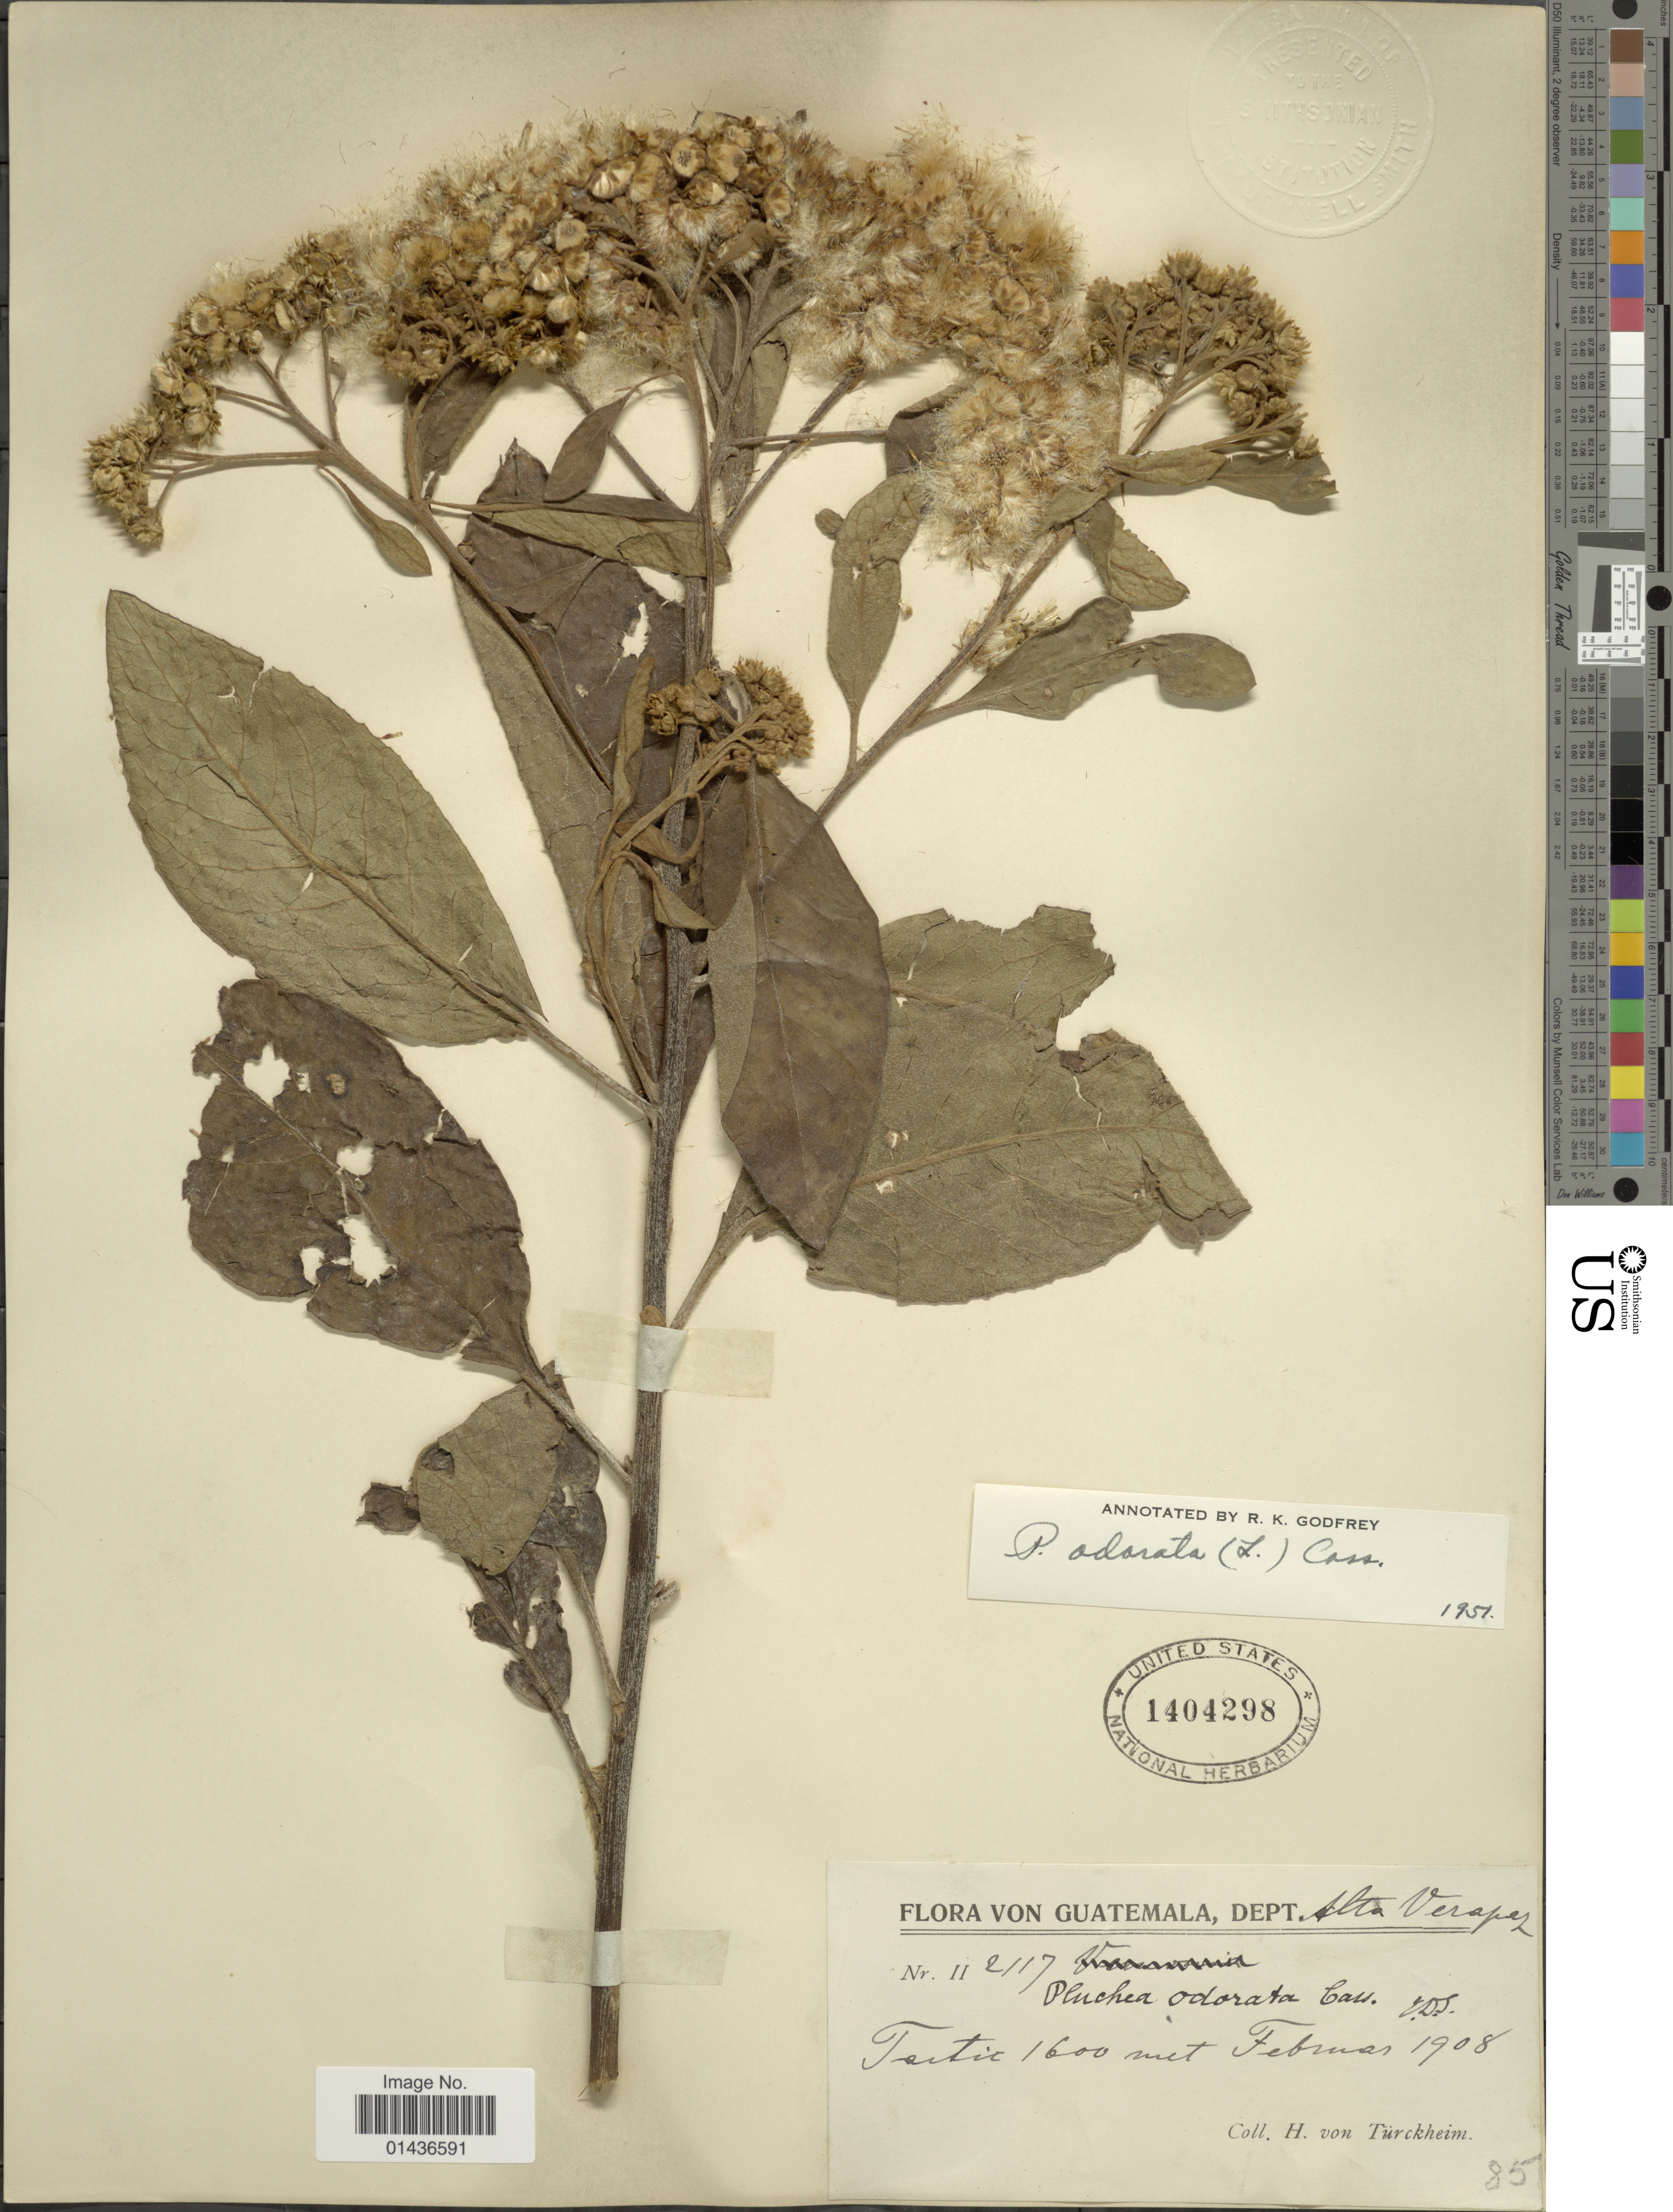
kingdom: Plantae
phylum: Tracheophyta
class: Magnoliopsida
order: Asterales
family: Asteraceae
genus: Pluchea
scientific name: Pluchea carolinensis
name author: (Jacq.) D. Don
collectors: H. von Türckheim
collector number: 2/2117*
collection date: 1908-02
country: Guatemala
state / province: Alta Verapaz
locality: Tactic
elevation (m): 1600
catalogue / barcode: US 1404298